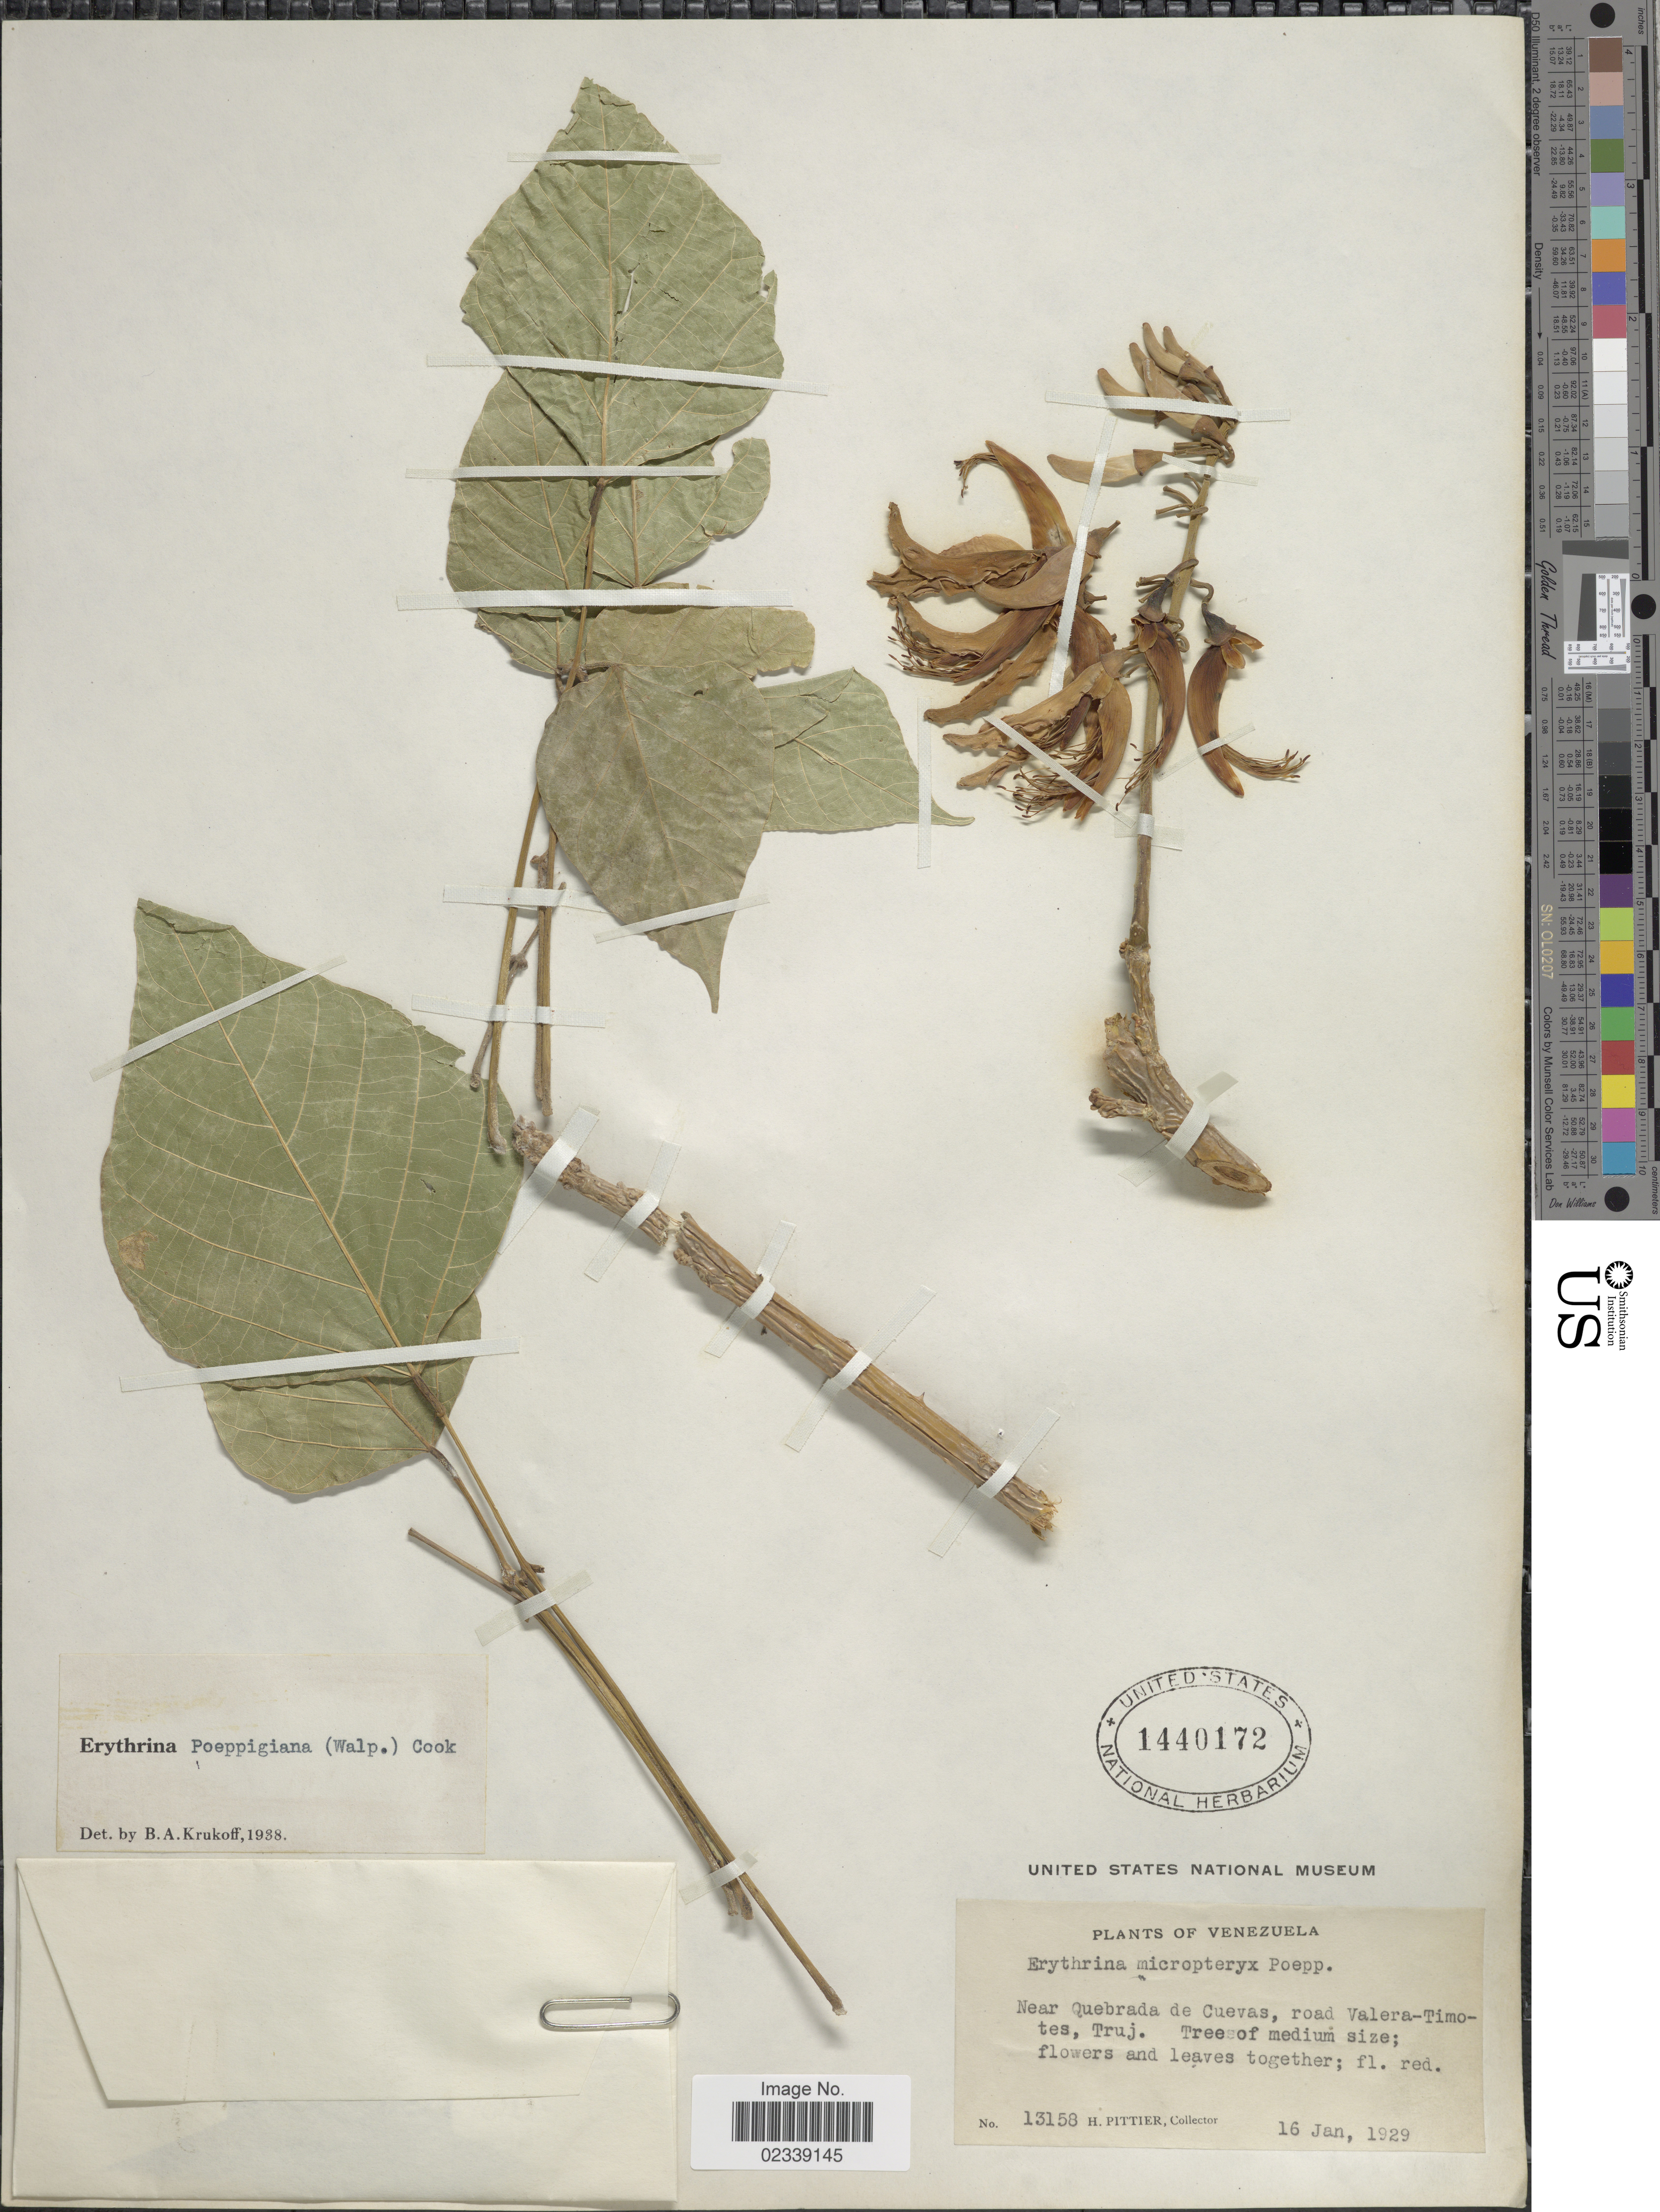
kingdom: Plantae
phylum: Tracheophyta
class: Magnoliopsida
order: Fabales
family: Fabaceae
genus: Erythrina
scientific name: Erythrina poeppigiana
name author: (Walp.) O.F. Cook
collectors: H. F. Pittier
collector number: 13158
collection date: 1929-01-16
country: Venezuela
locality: Near Quebrada de Cuevas, road Valera-Timotes, Truj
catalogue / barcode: US 1440172